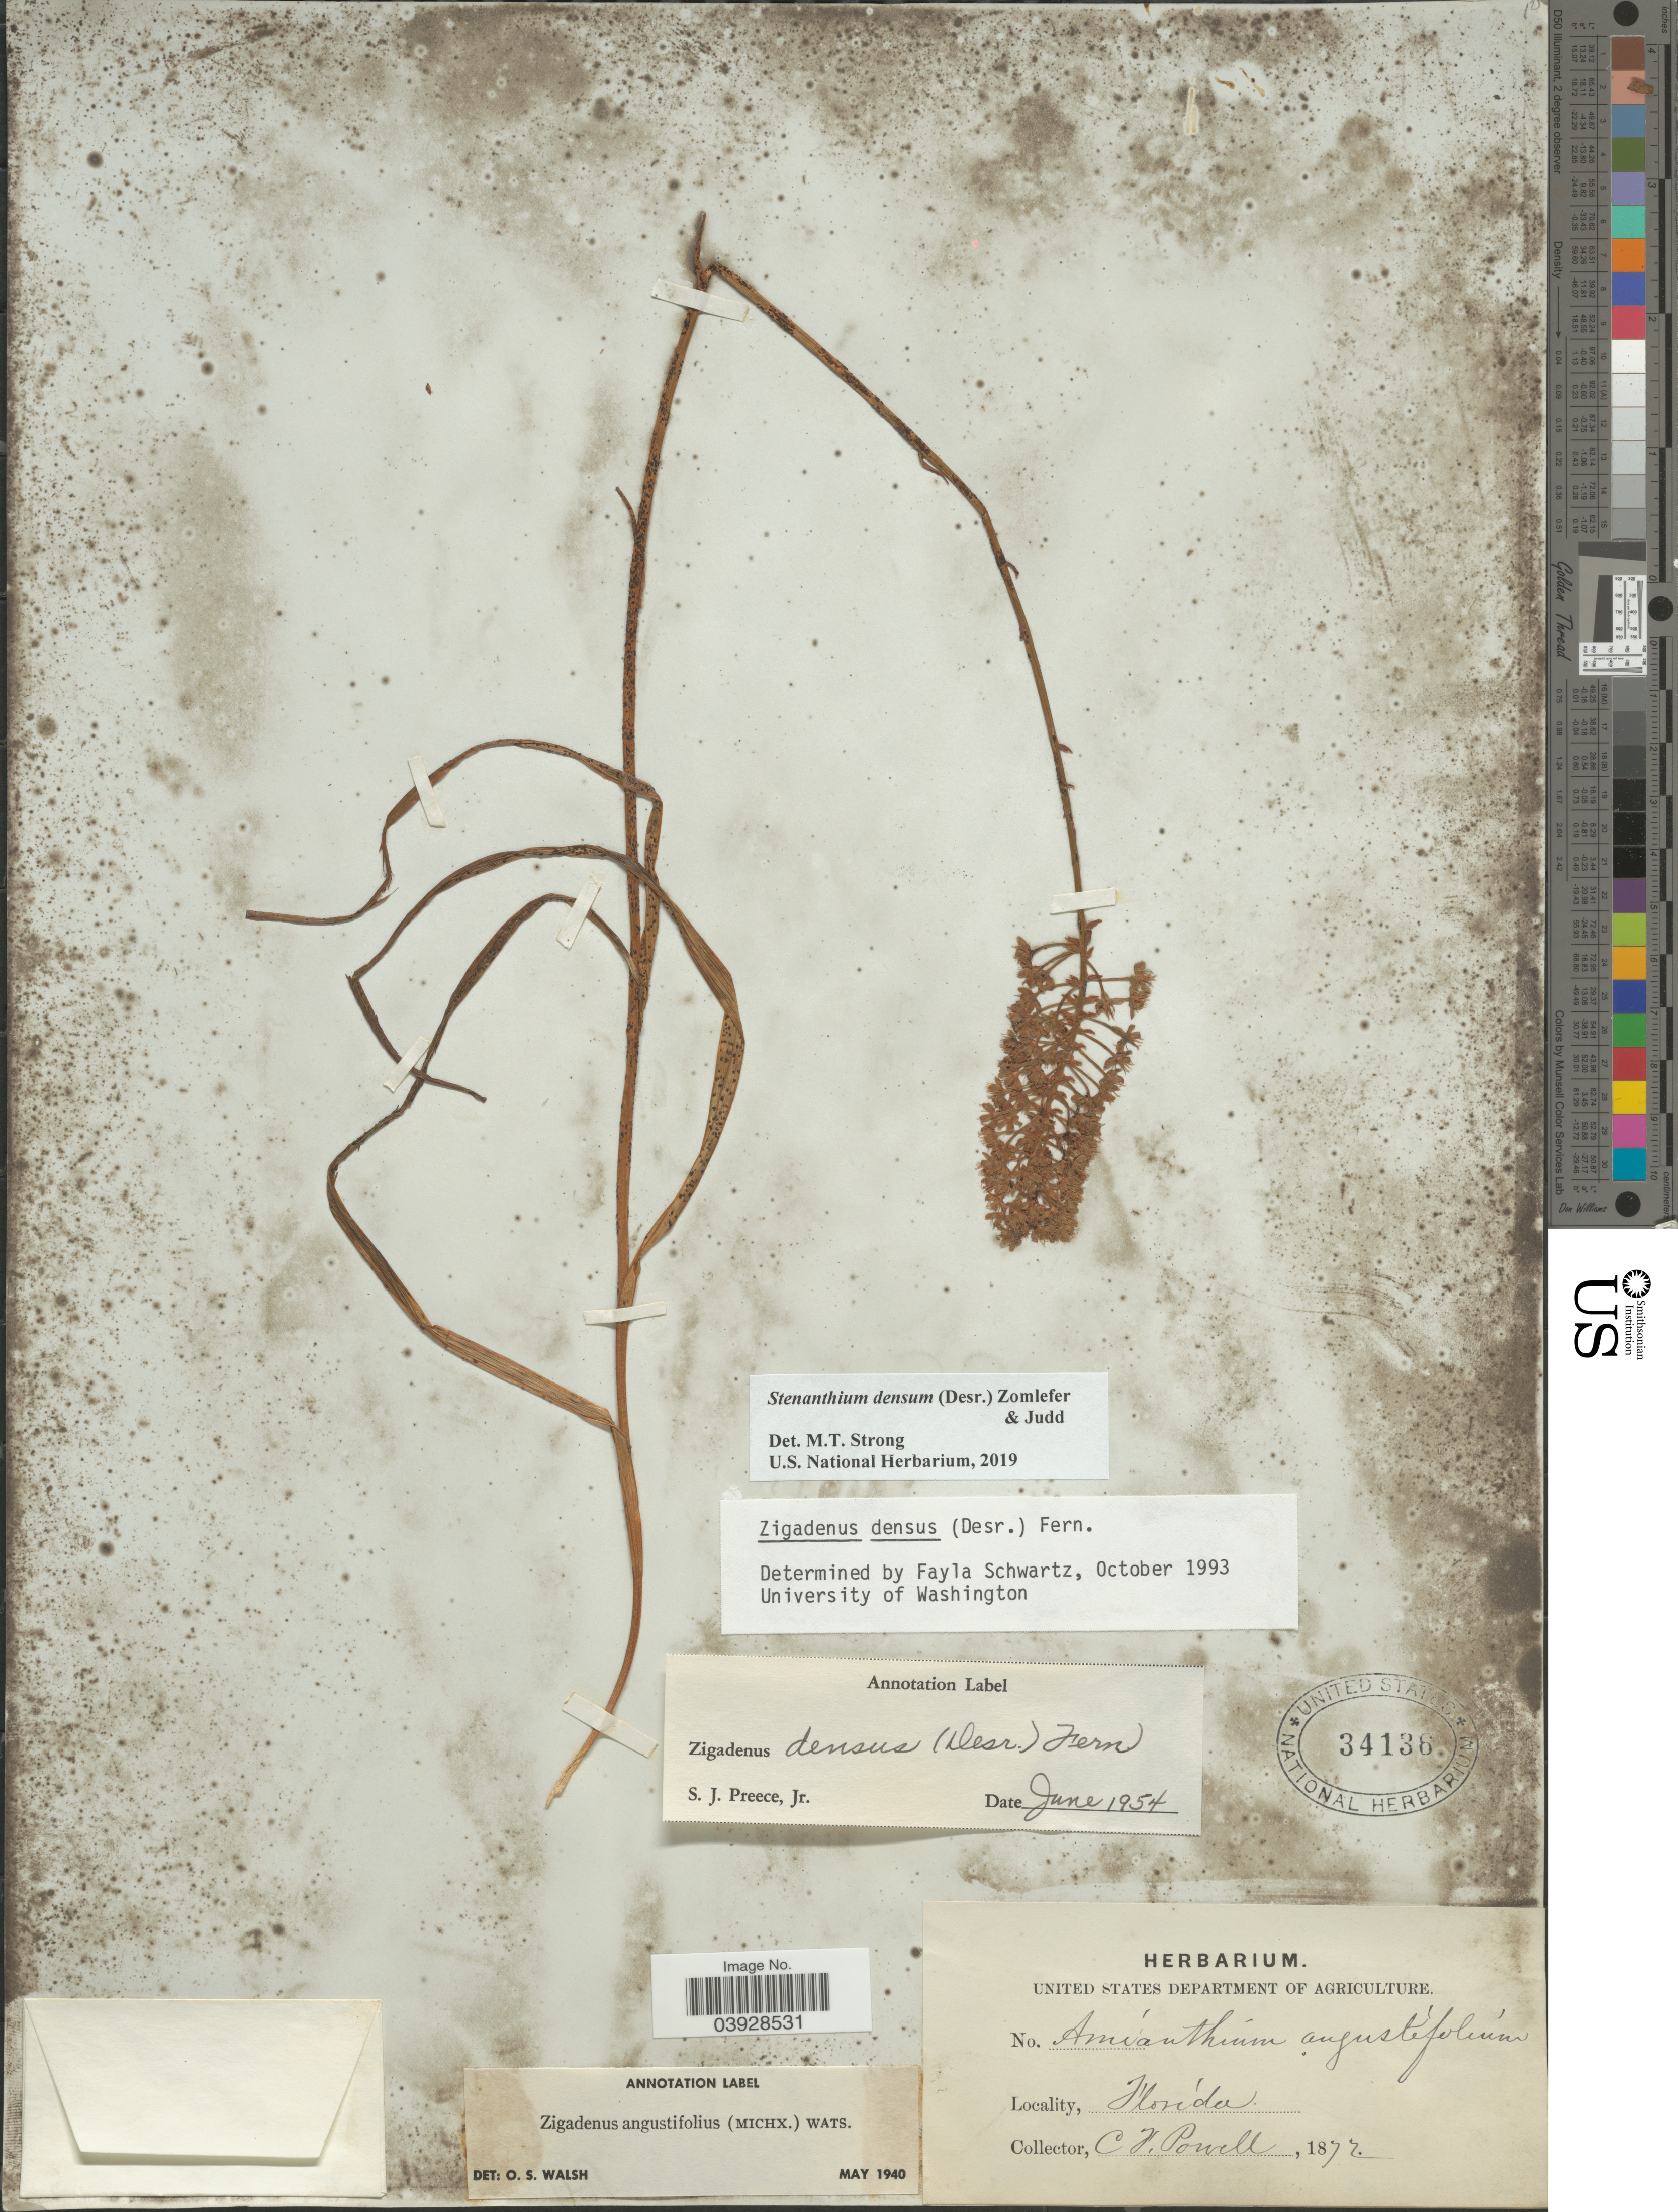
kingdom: Plantae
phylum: Tracheophyta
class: Liliopsida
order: Liliales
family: Melanthiaceae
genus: Stenanthium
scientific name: Stenanthium densum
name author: (Desr.) Zomlefer & Judd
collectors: C. F. Powell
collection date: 1872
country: United States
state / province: Florida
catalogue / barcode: US 34136